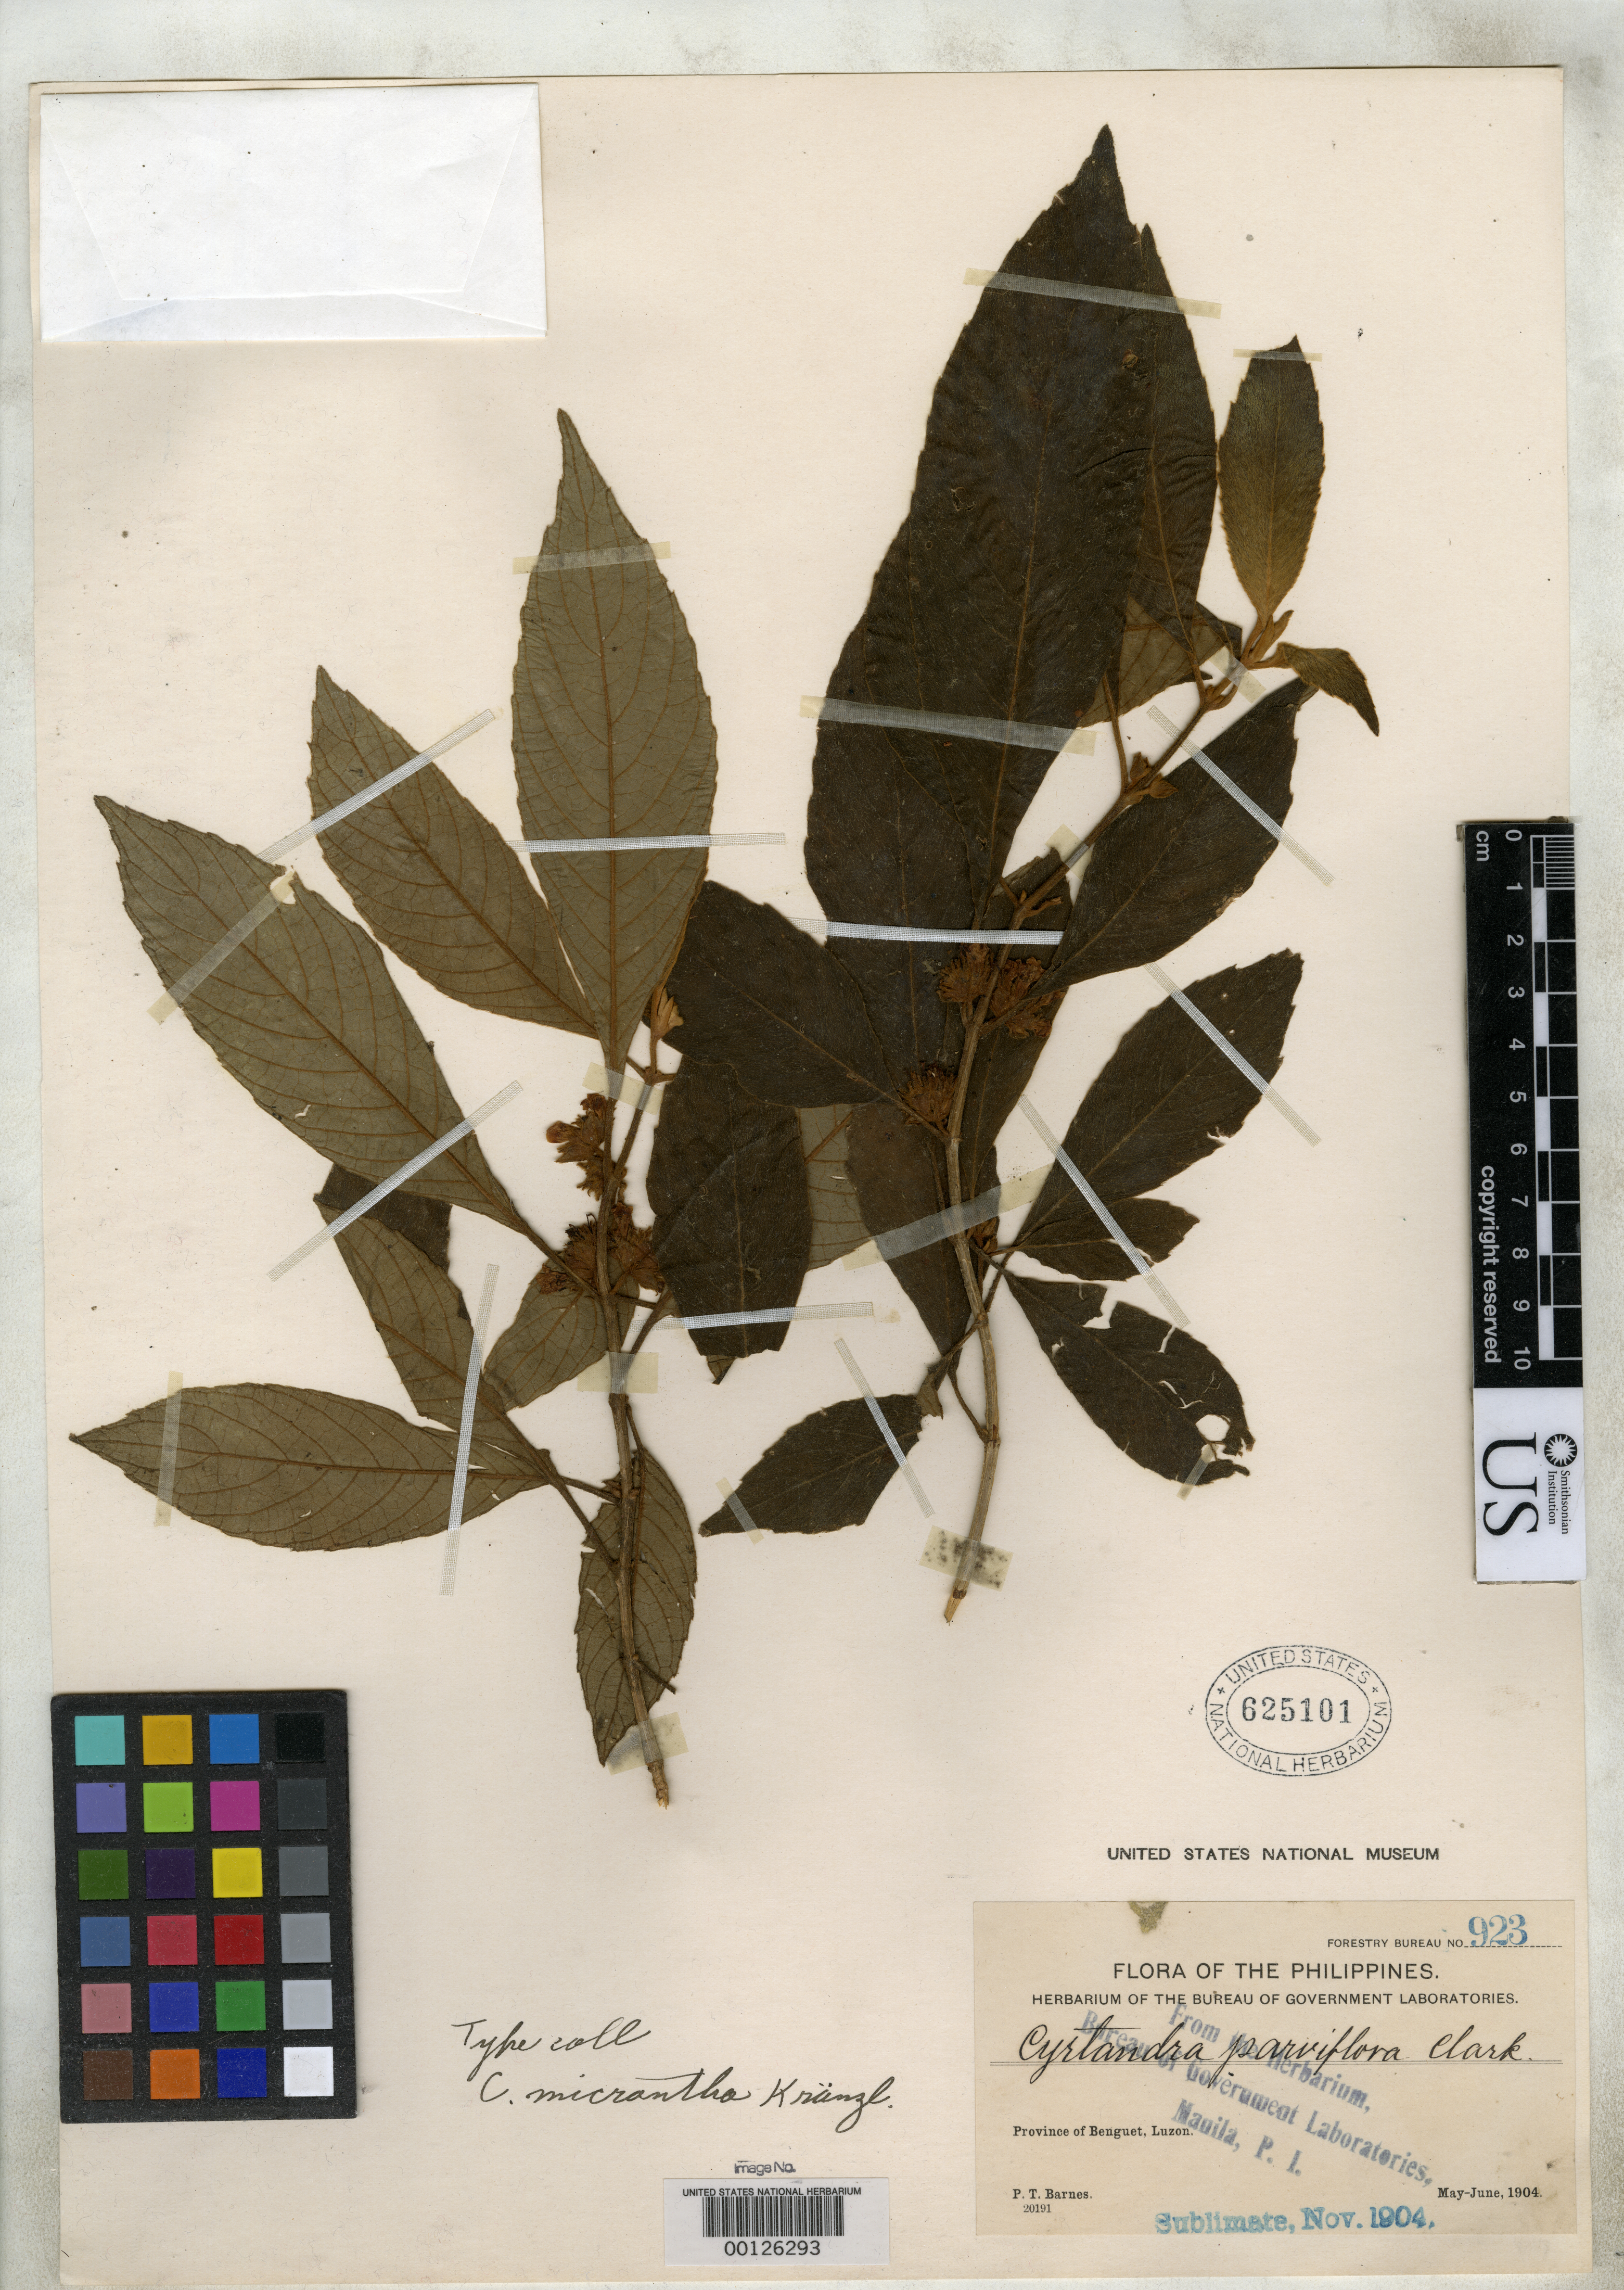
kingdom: Plantae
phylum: Tracheophyta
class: Magnoliopsida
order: Lamiales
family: Gesneriaceae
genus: Cyrtandra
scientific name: Cyrtandra micrantha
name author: Kraenzl.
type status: Isotype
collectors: P. Barnes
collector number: Bur. Sci. 923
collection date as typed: May 1904 to -- Jun 1904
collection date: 1904-05/1904-06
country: Philippines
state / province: Cordillera (Administrative Region)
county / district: Benguet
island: Luzon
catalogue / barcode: US 625101